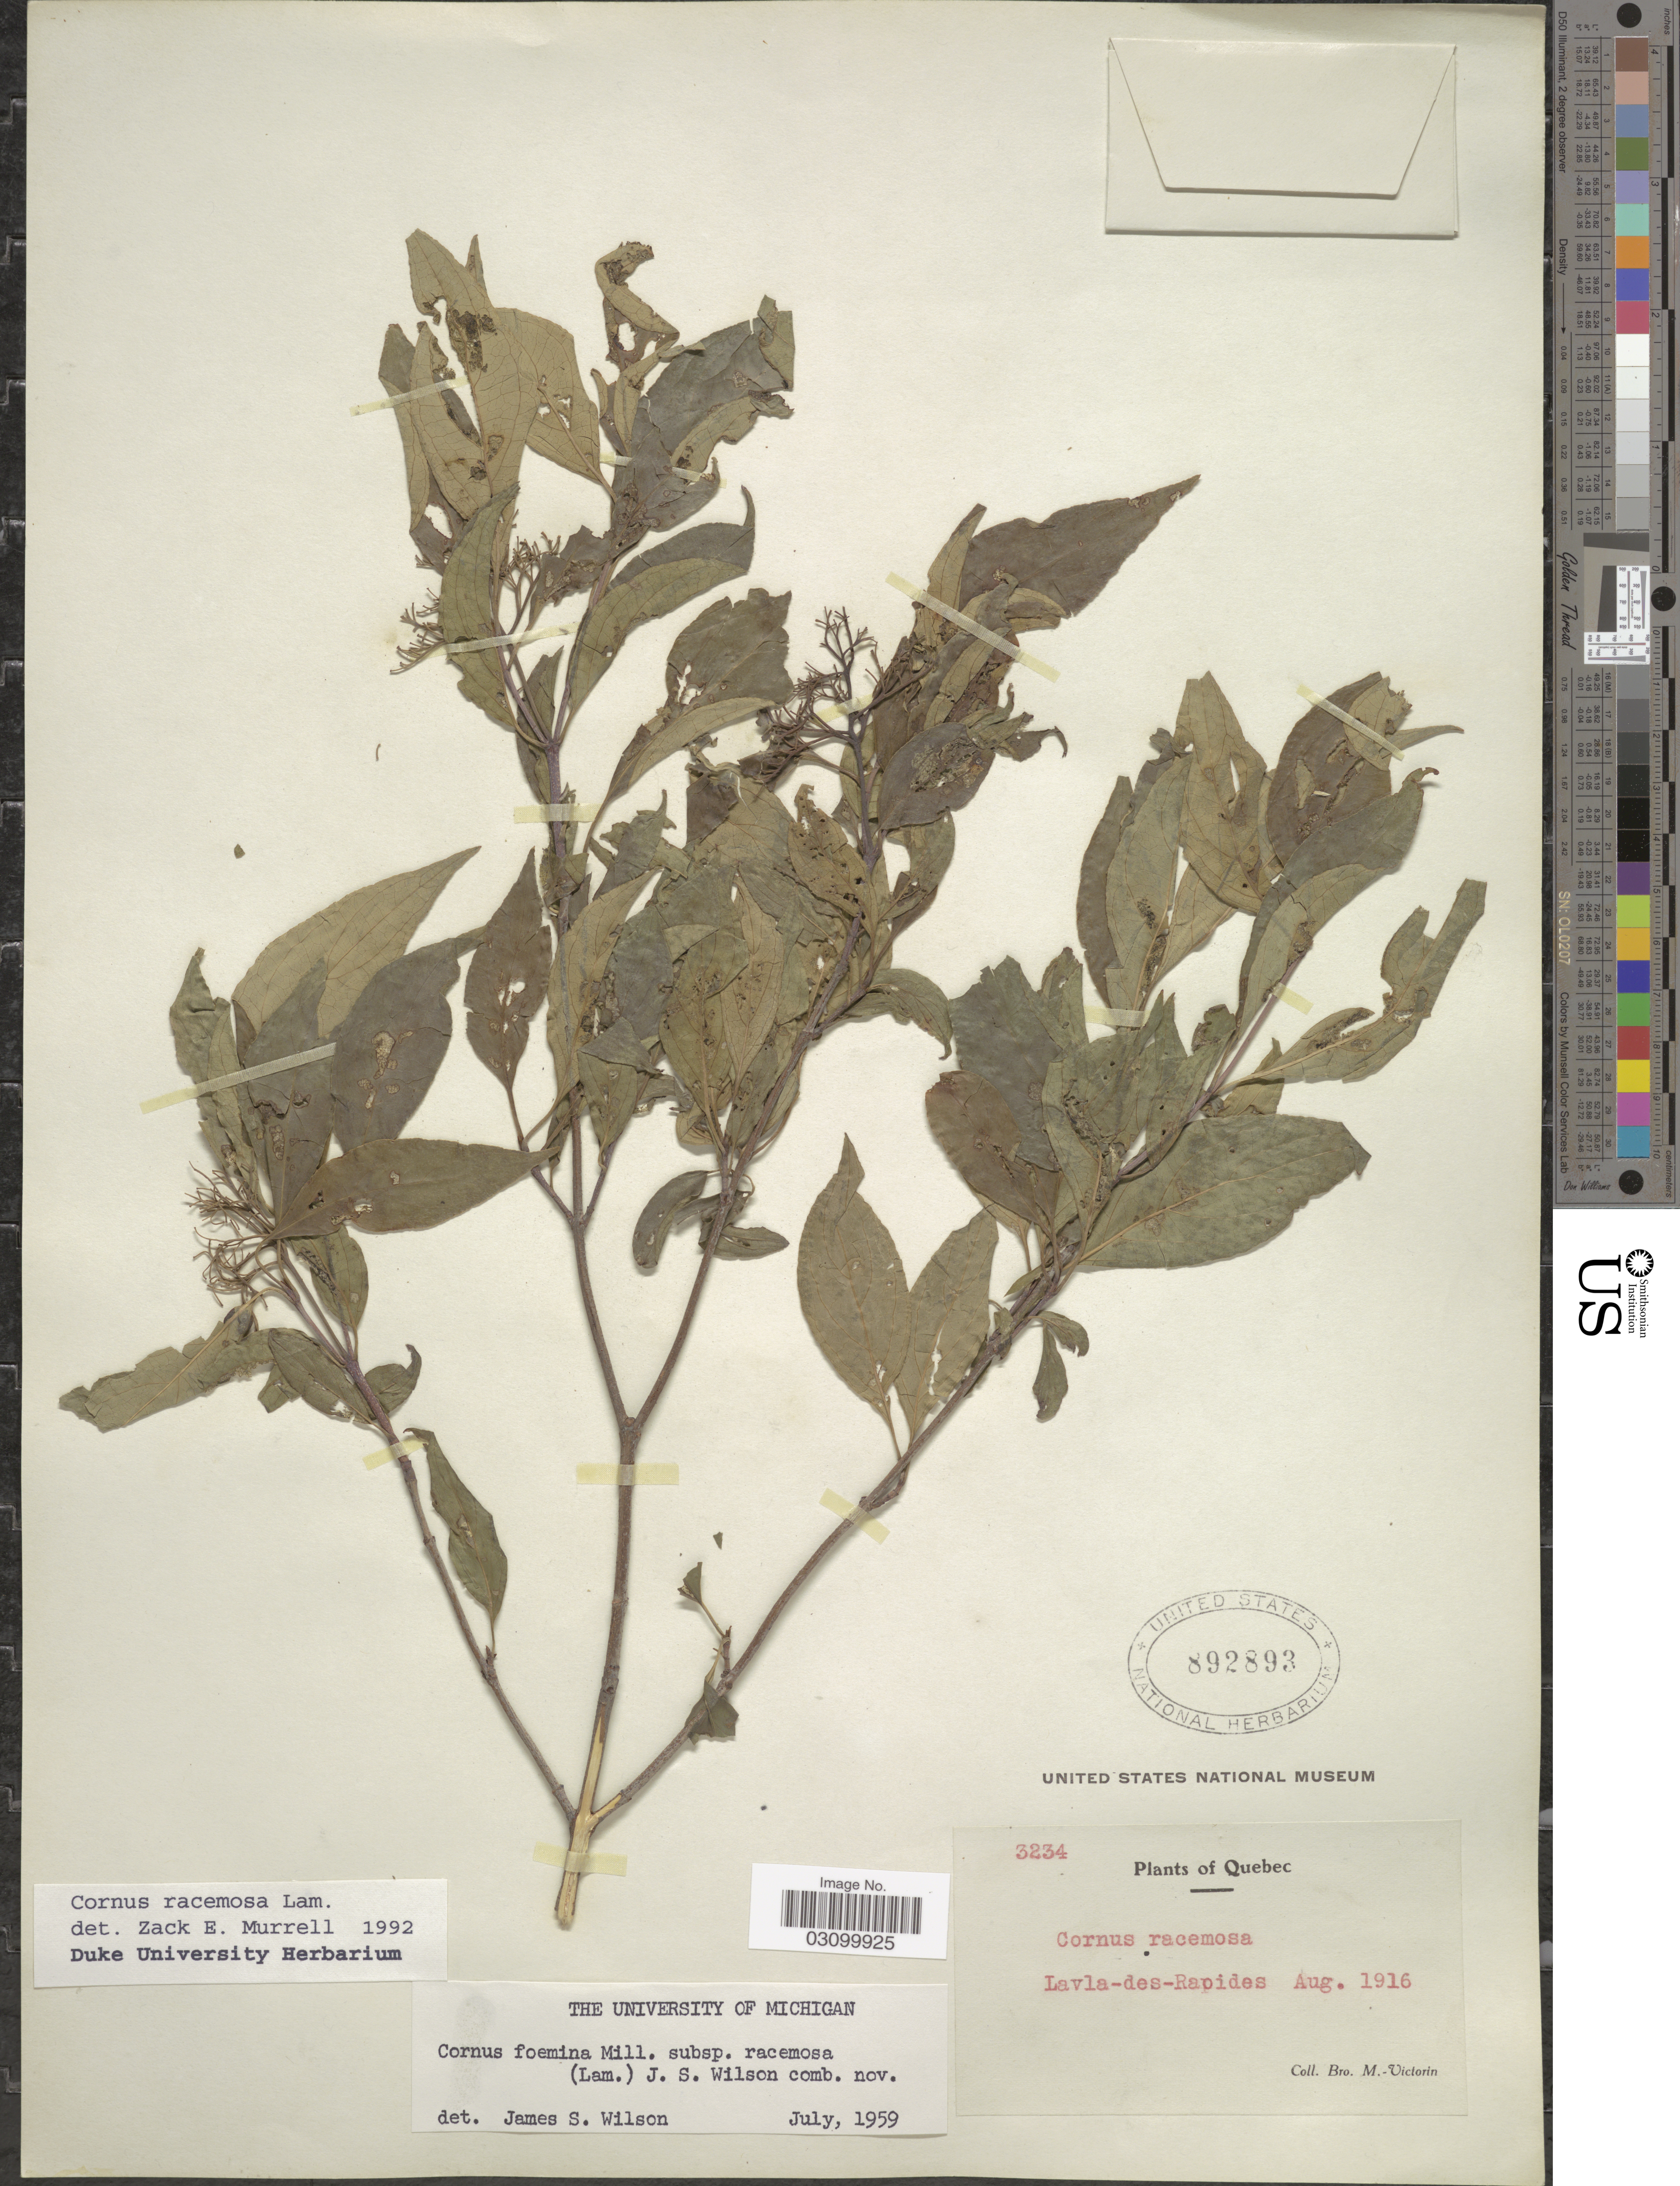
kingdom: Plantae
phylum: Tracheophyta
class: Magnoliopsida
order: Cornales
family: Cornaceae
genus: Cornus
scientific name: Cornus racemosa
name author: Lam.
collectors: Fr. Marie-Victorin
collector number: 3234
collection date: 1916-08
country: Canada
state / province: Quebec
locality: Lavla-des-Rapides.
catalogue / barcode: US 892893